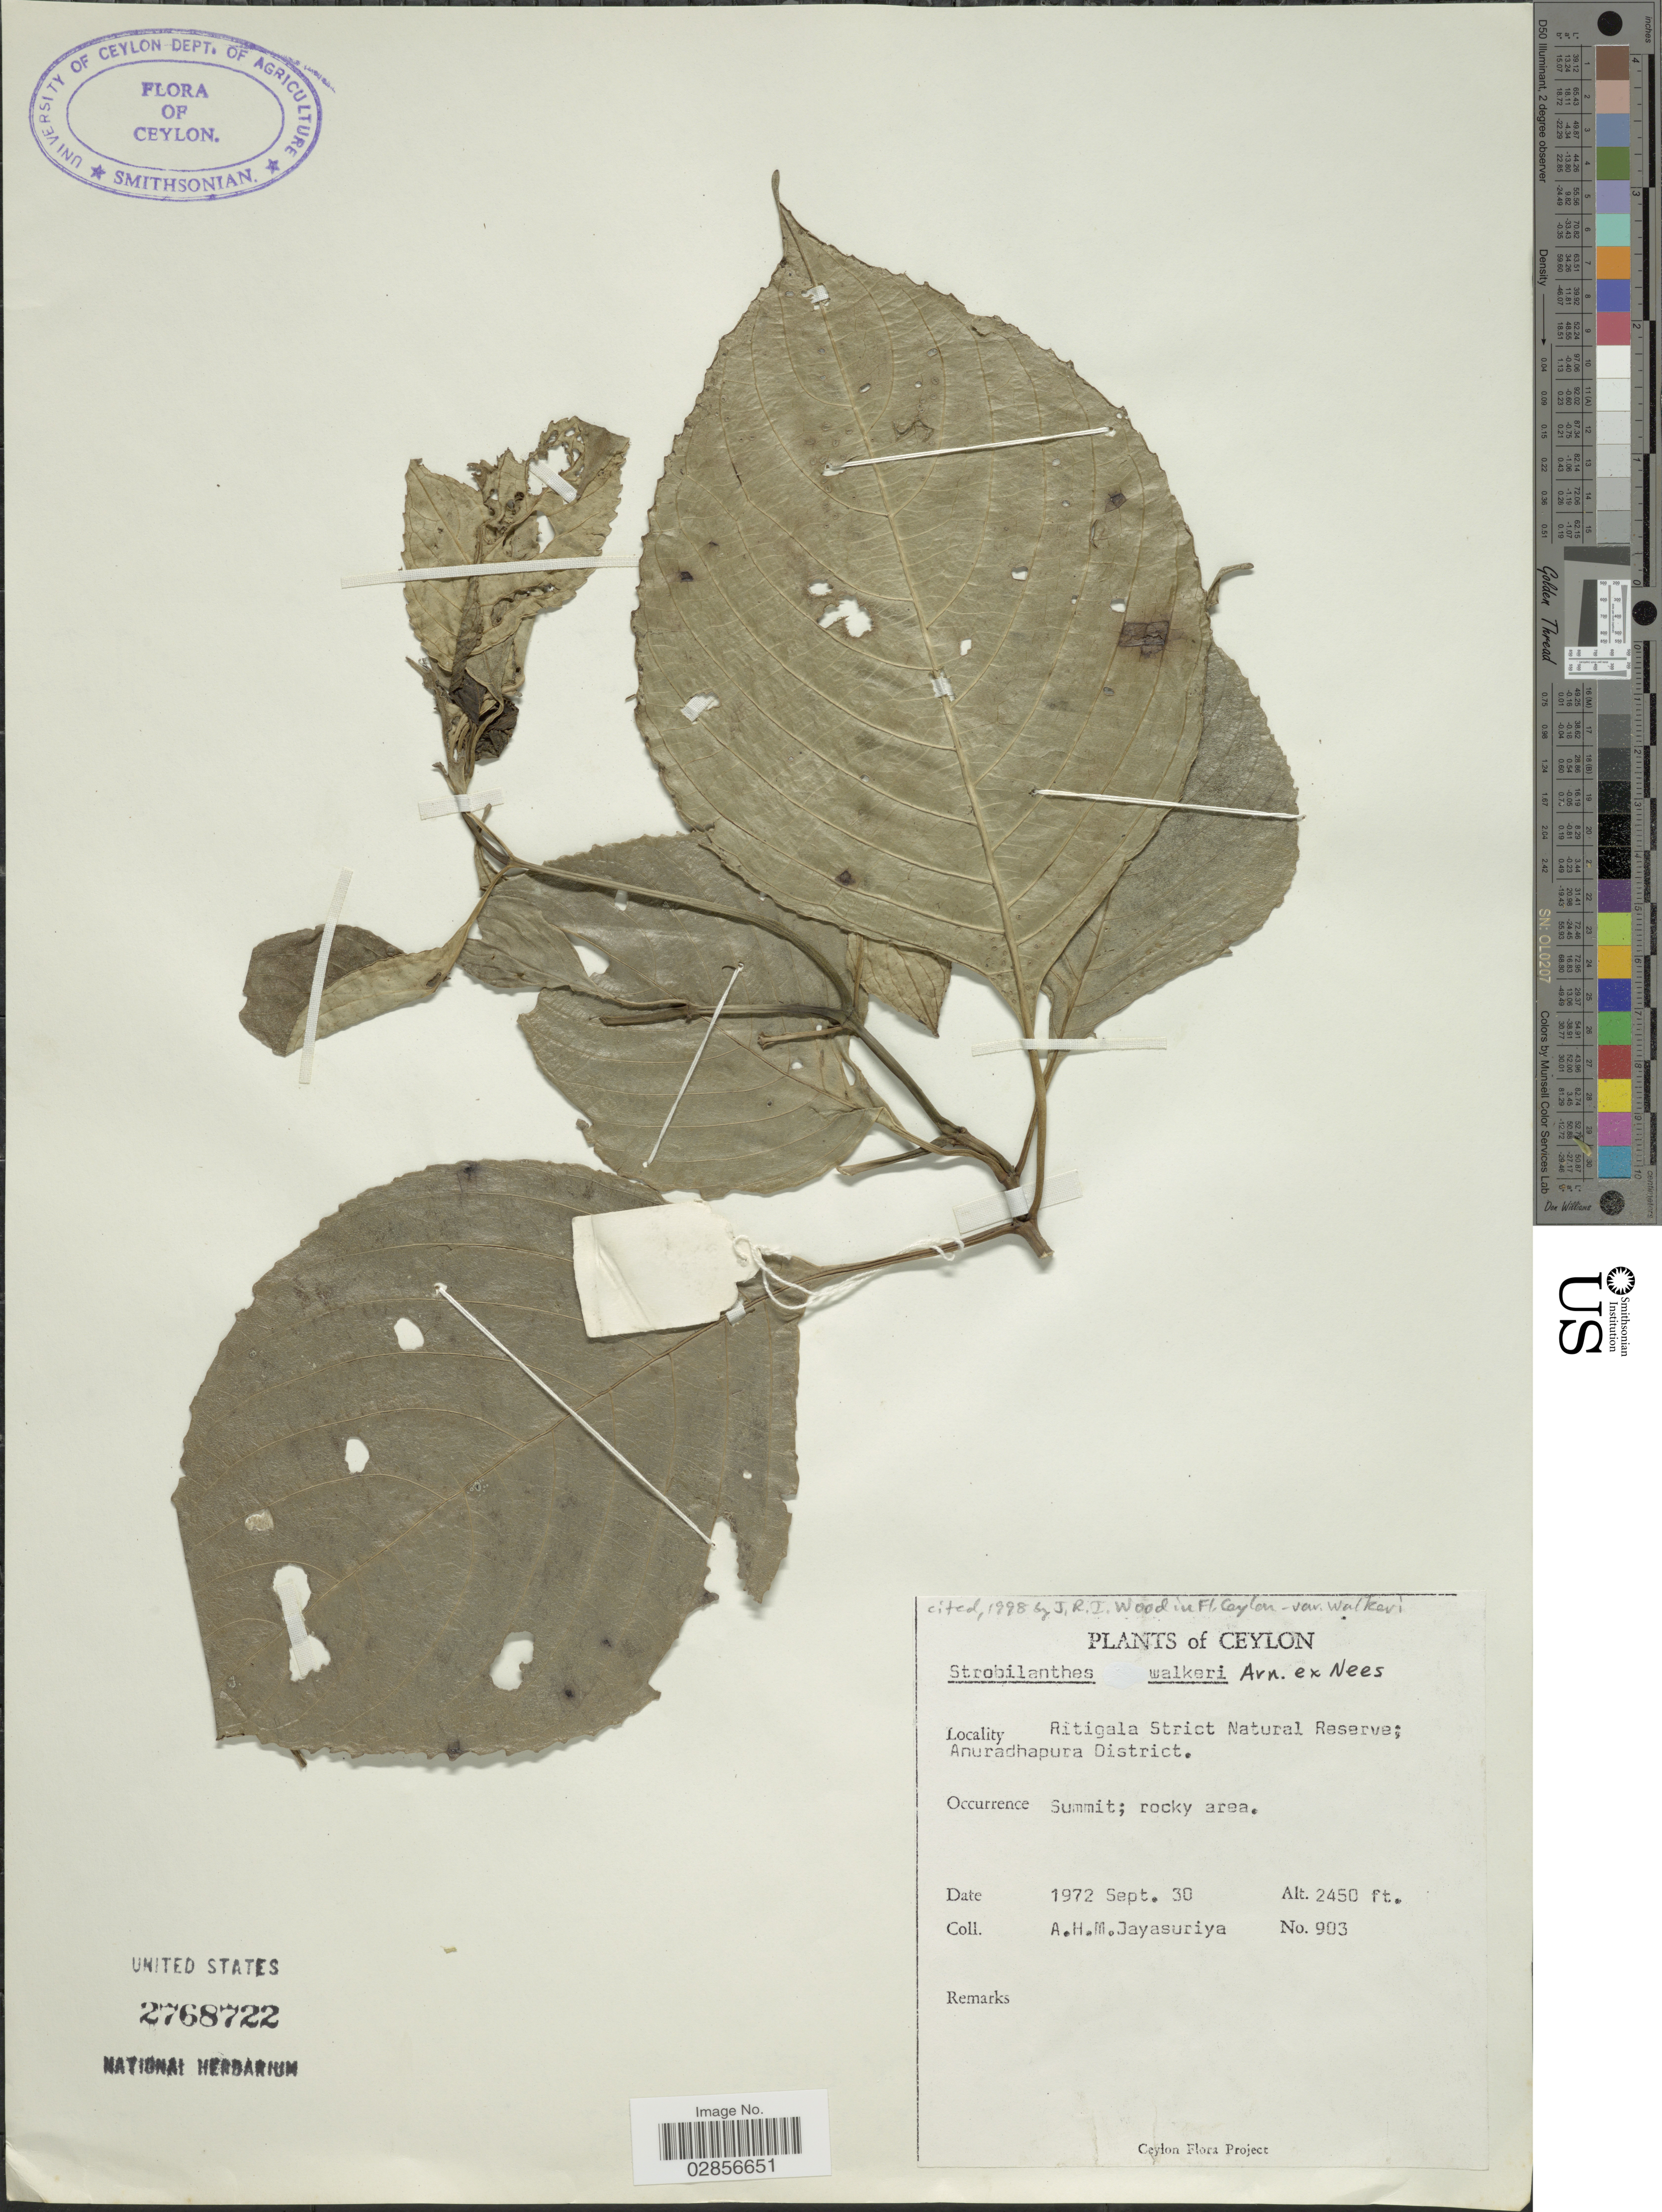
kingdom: Plantae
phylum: Tracheophyta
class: Magnoliopsida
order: Lamiales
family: Acanthaceae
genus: Strobilanthes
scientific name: Strobilanthes walkeri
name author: Arn.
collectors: A. H. Jayasuriya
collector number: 903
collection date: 1972-09-30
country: Sri Lanka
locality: Ceylon, Ritigala Strict Natural Reserve; Anuradhapura District.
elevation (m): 747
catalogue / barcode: US 2768722